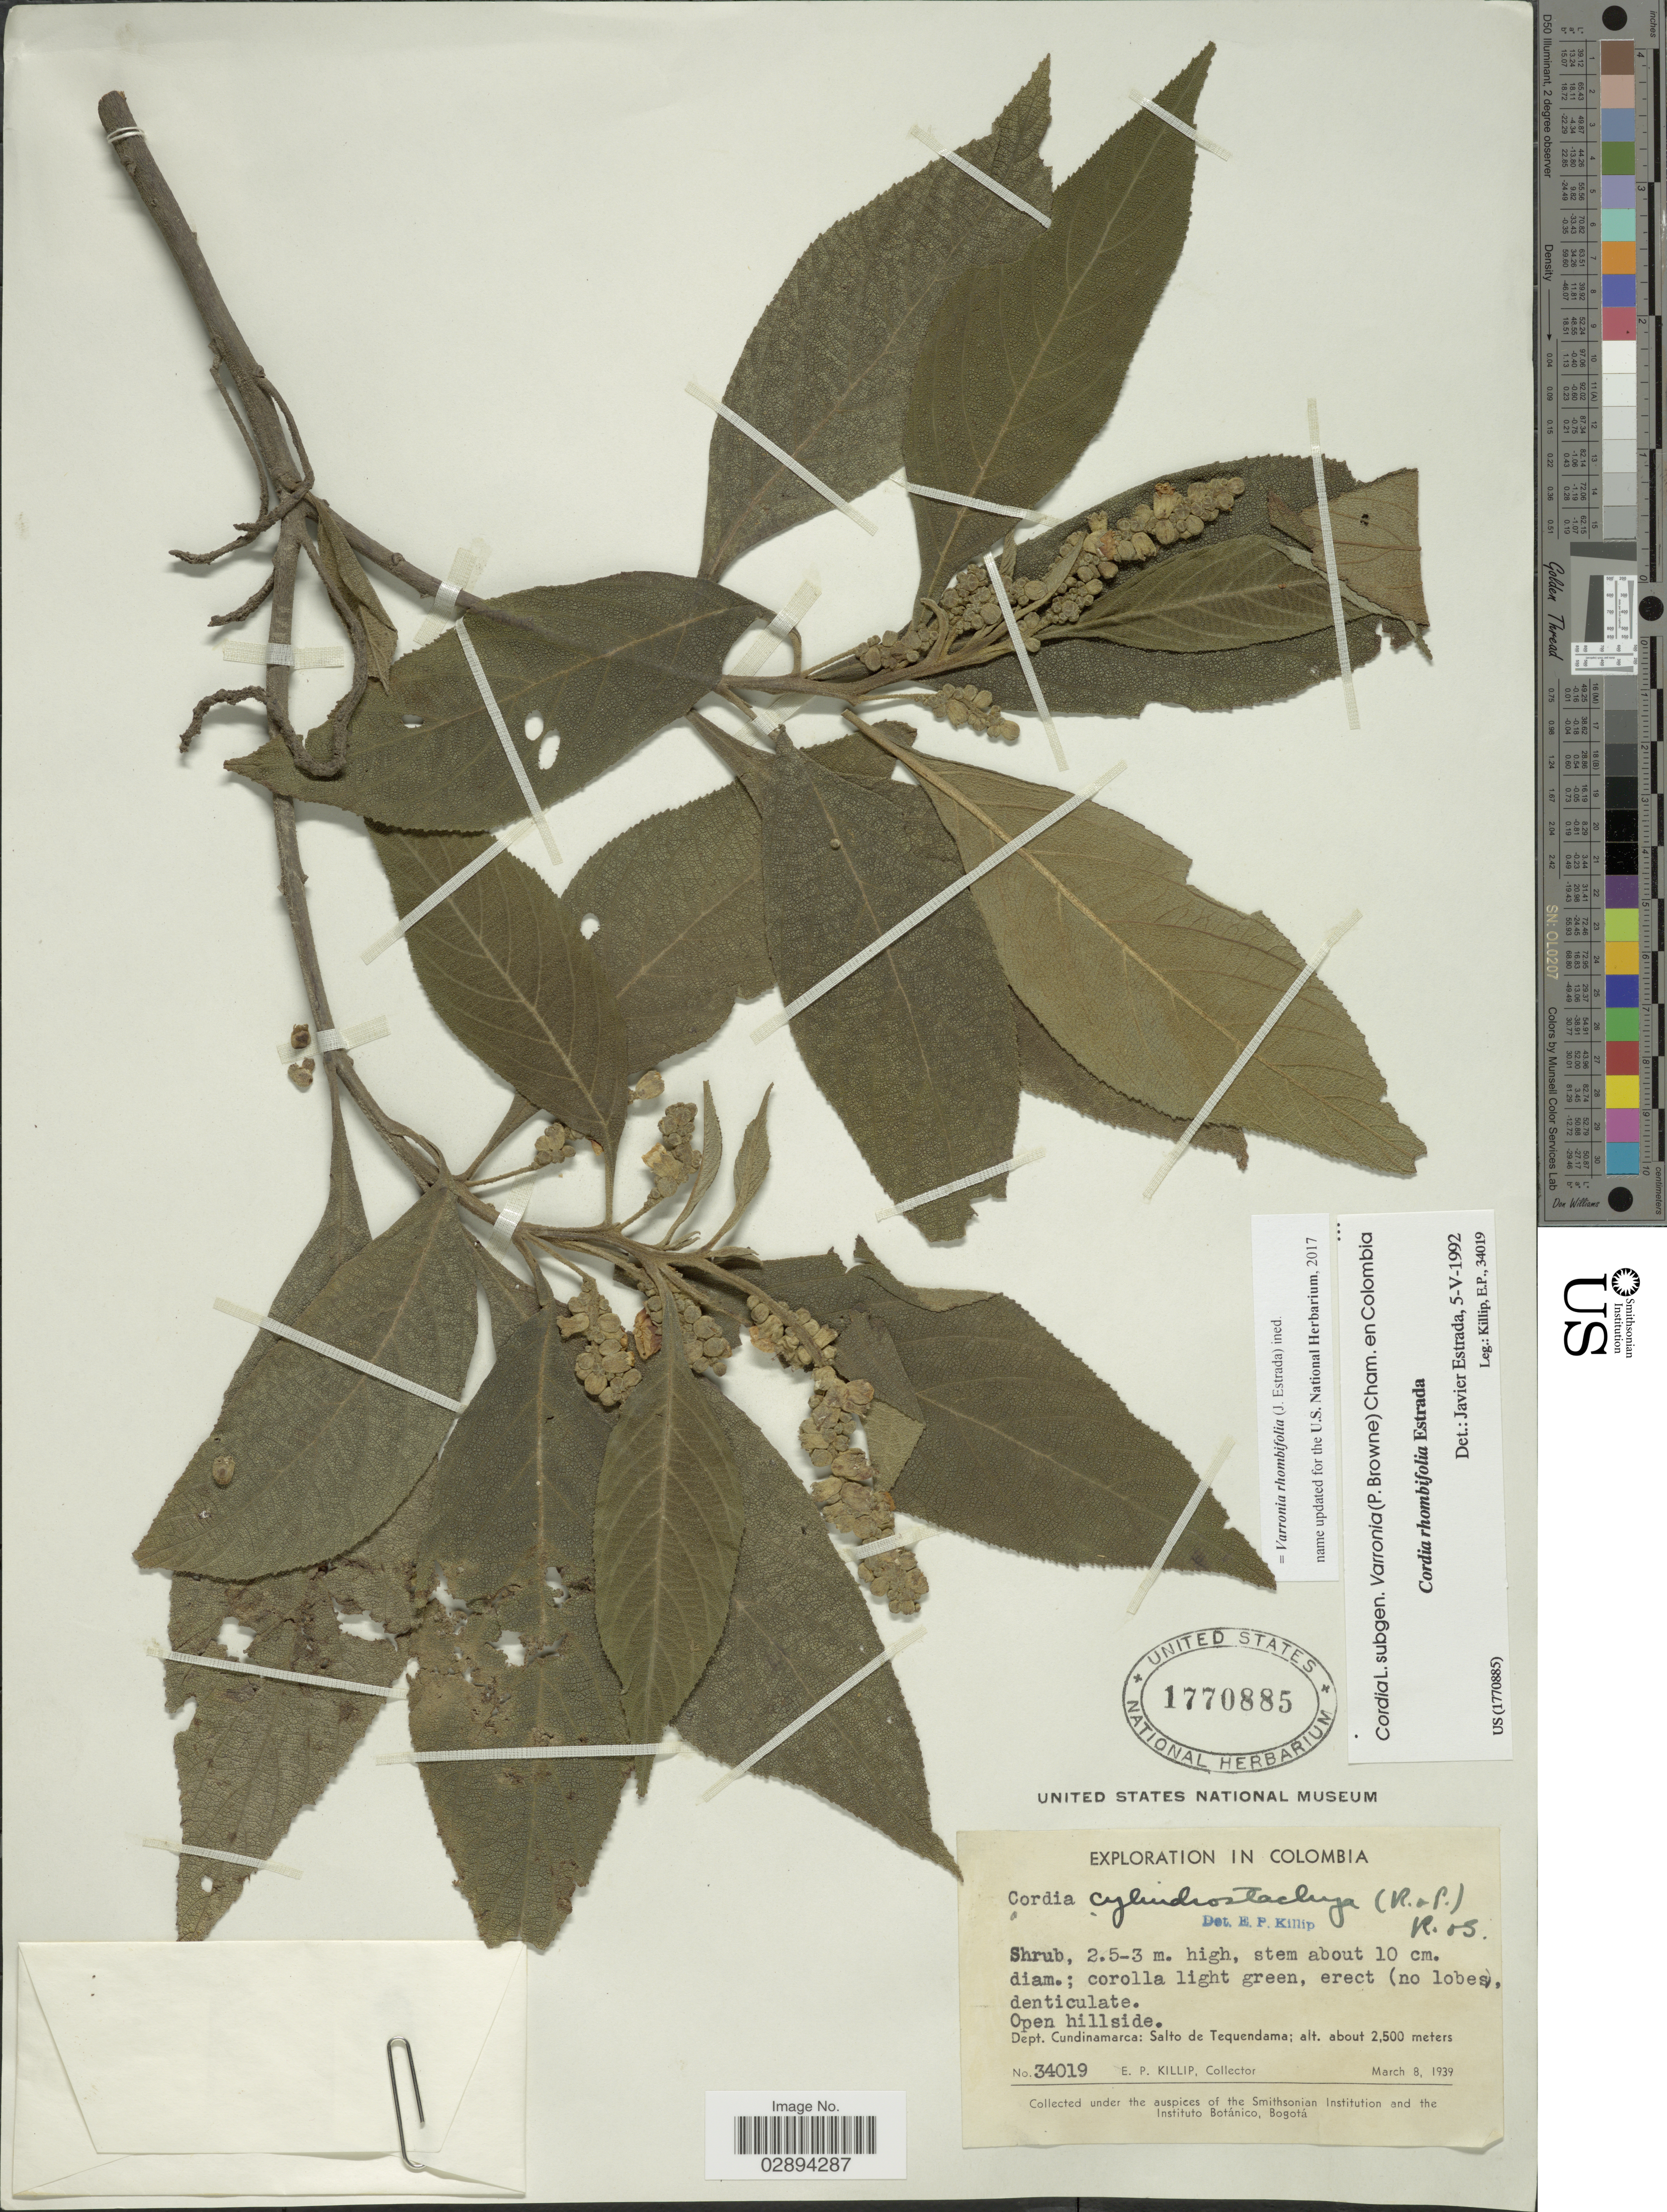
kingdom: Plantae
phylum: Tracheophyta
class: Magnoliopsida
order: Boraginales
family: Cordiaceae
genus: Varronia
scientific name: Varronia rhombifolia (J. Estrada) comb. nov. ined.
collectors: E. P. Killip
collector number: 34019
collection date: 1939-03-08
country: Colombia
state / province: Cundinamarca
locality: Dept. Cundinamarca, Salto de Tequendama.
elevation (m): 2500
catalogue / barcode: US 1770885